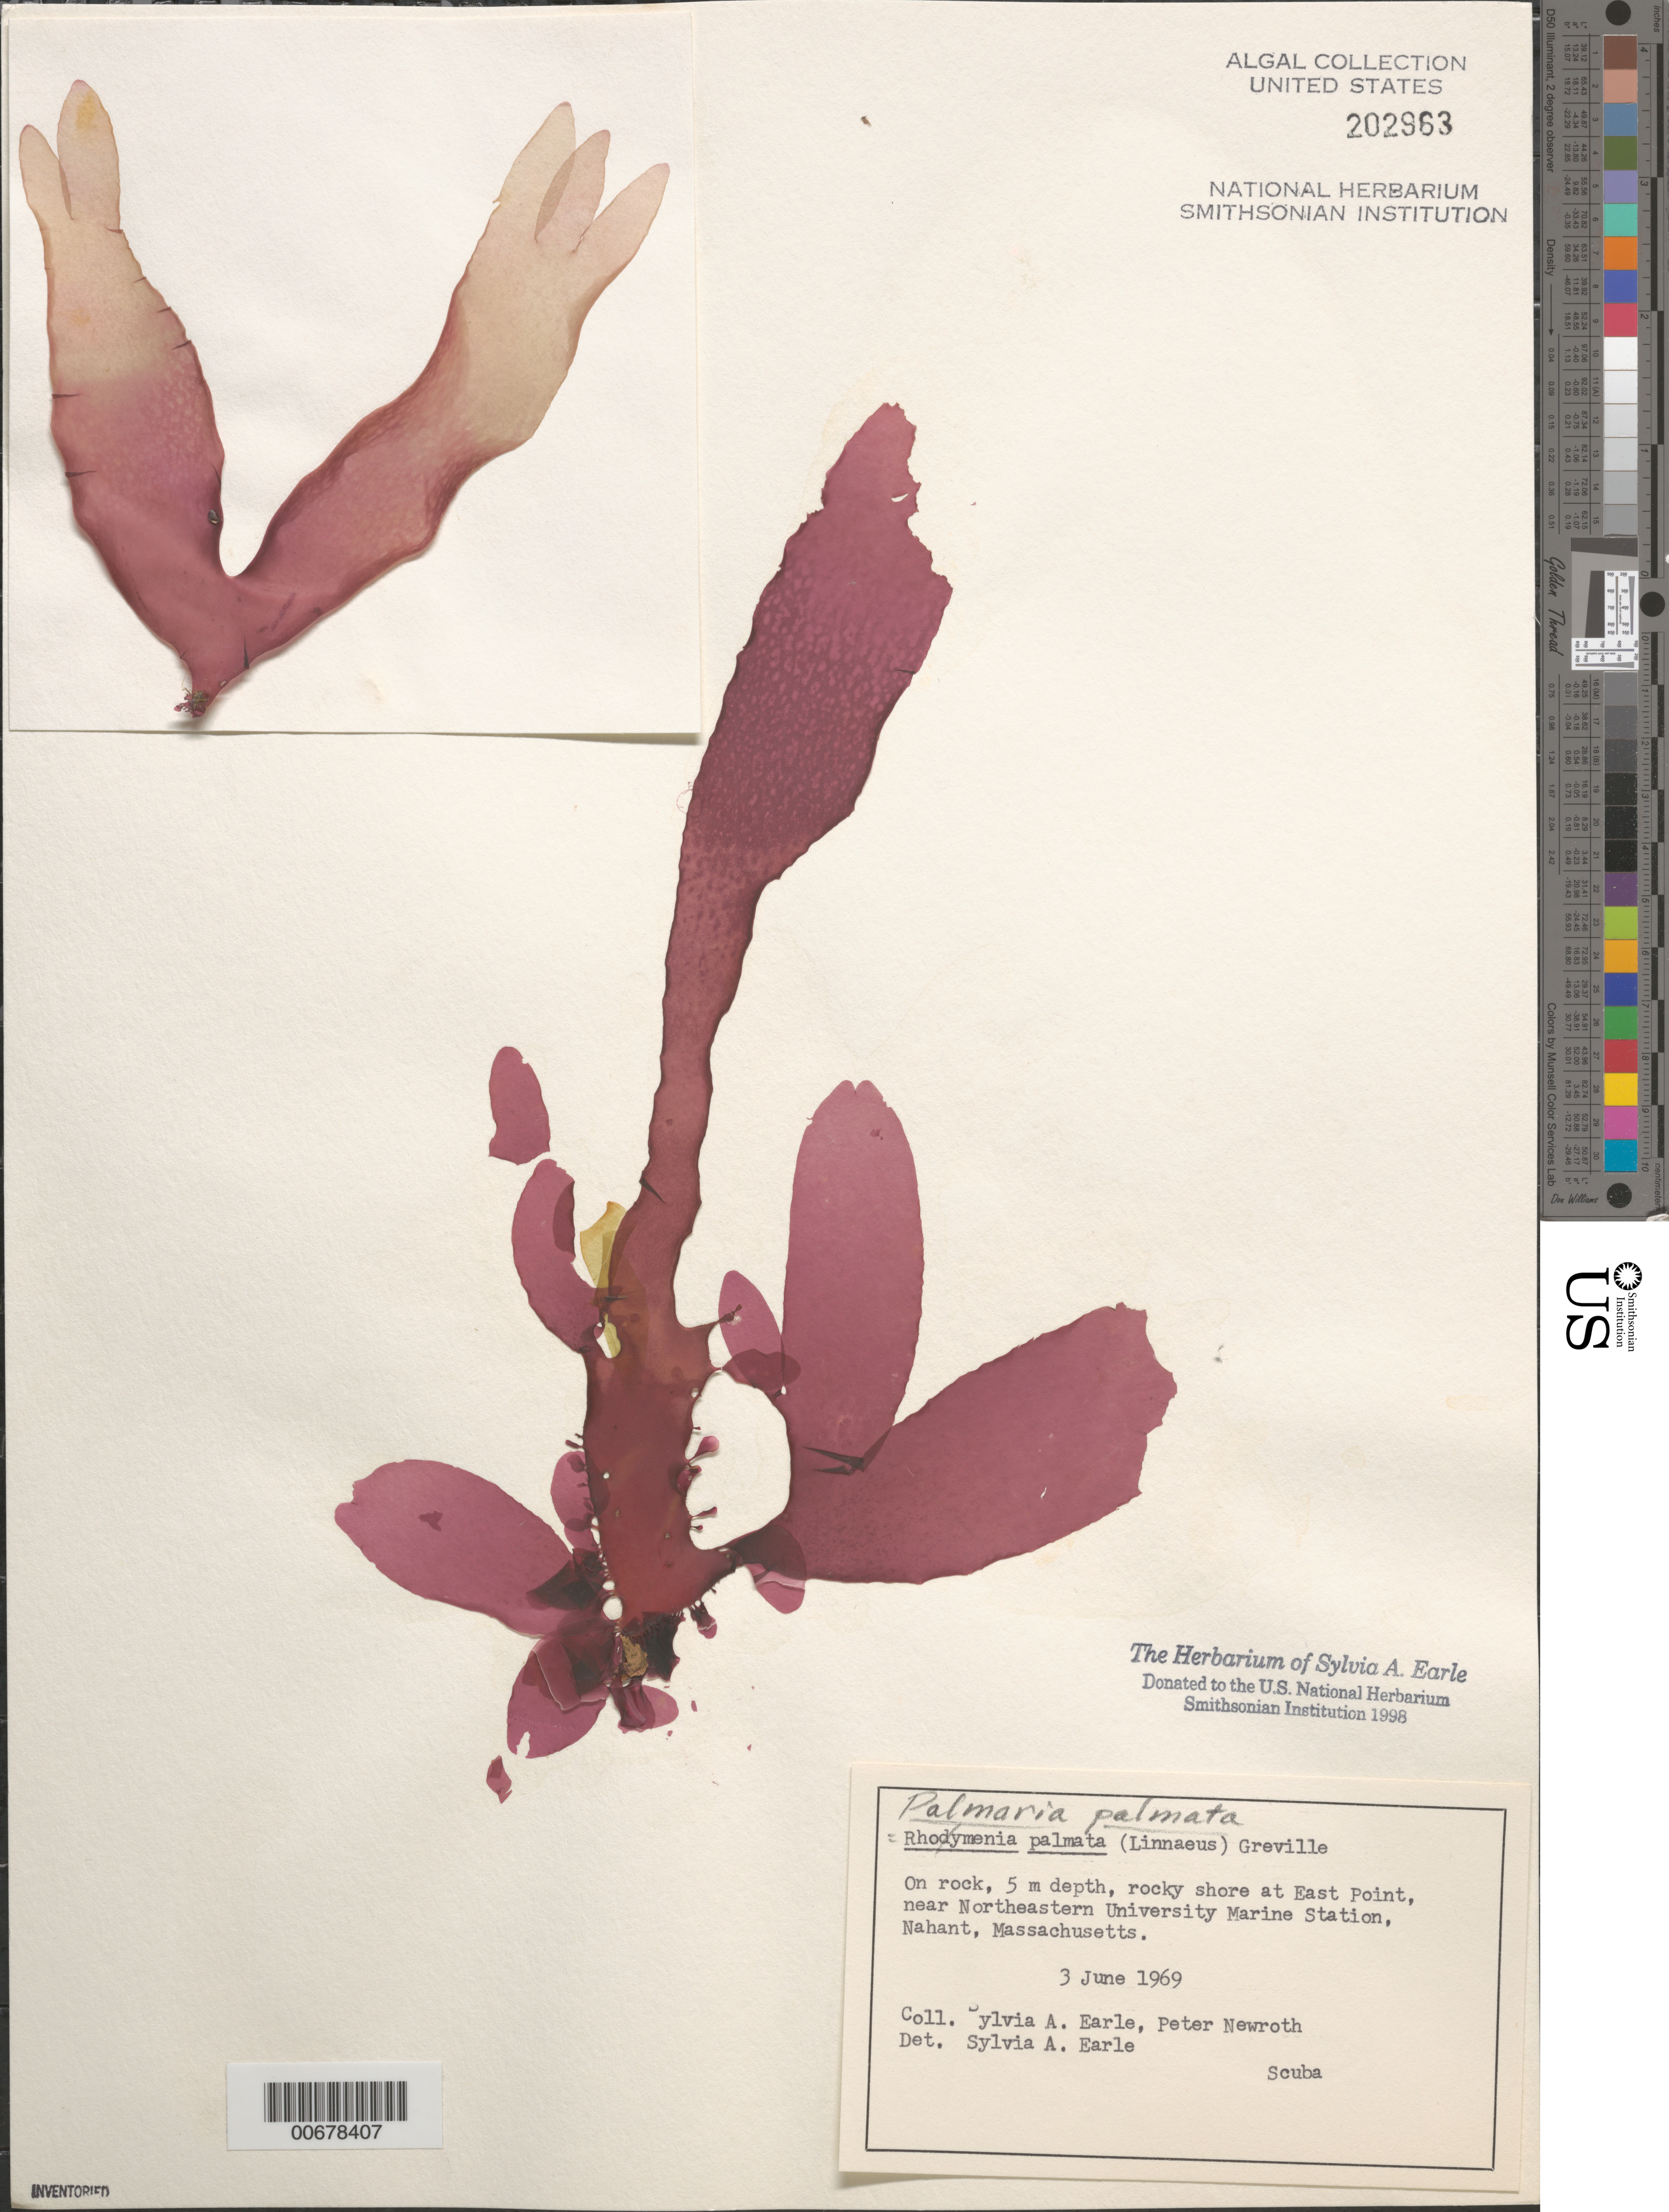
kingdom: Plantae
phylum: Rhodophyta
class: Florideophyceae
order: Palmariales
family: Palmariaceae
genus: Palmaria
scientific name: Palmaria palmata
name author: (L.) F. Weber & D. Mohr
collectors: S. A. Earle & P. J. Newroth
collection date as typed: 03 Jun 1969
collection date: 1969-06-03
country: United States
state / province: Massachusetts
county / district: Essex County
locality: East Point, Nahant, near Northeastern University marine station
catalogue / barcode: US 202963